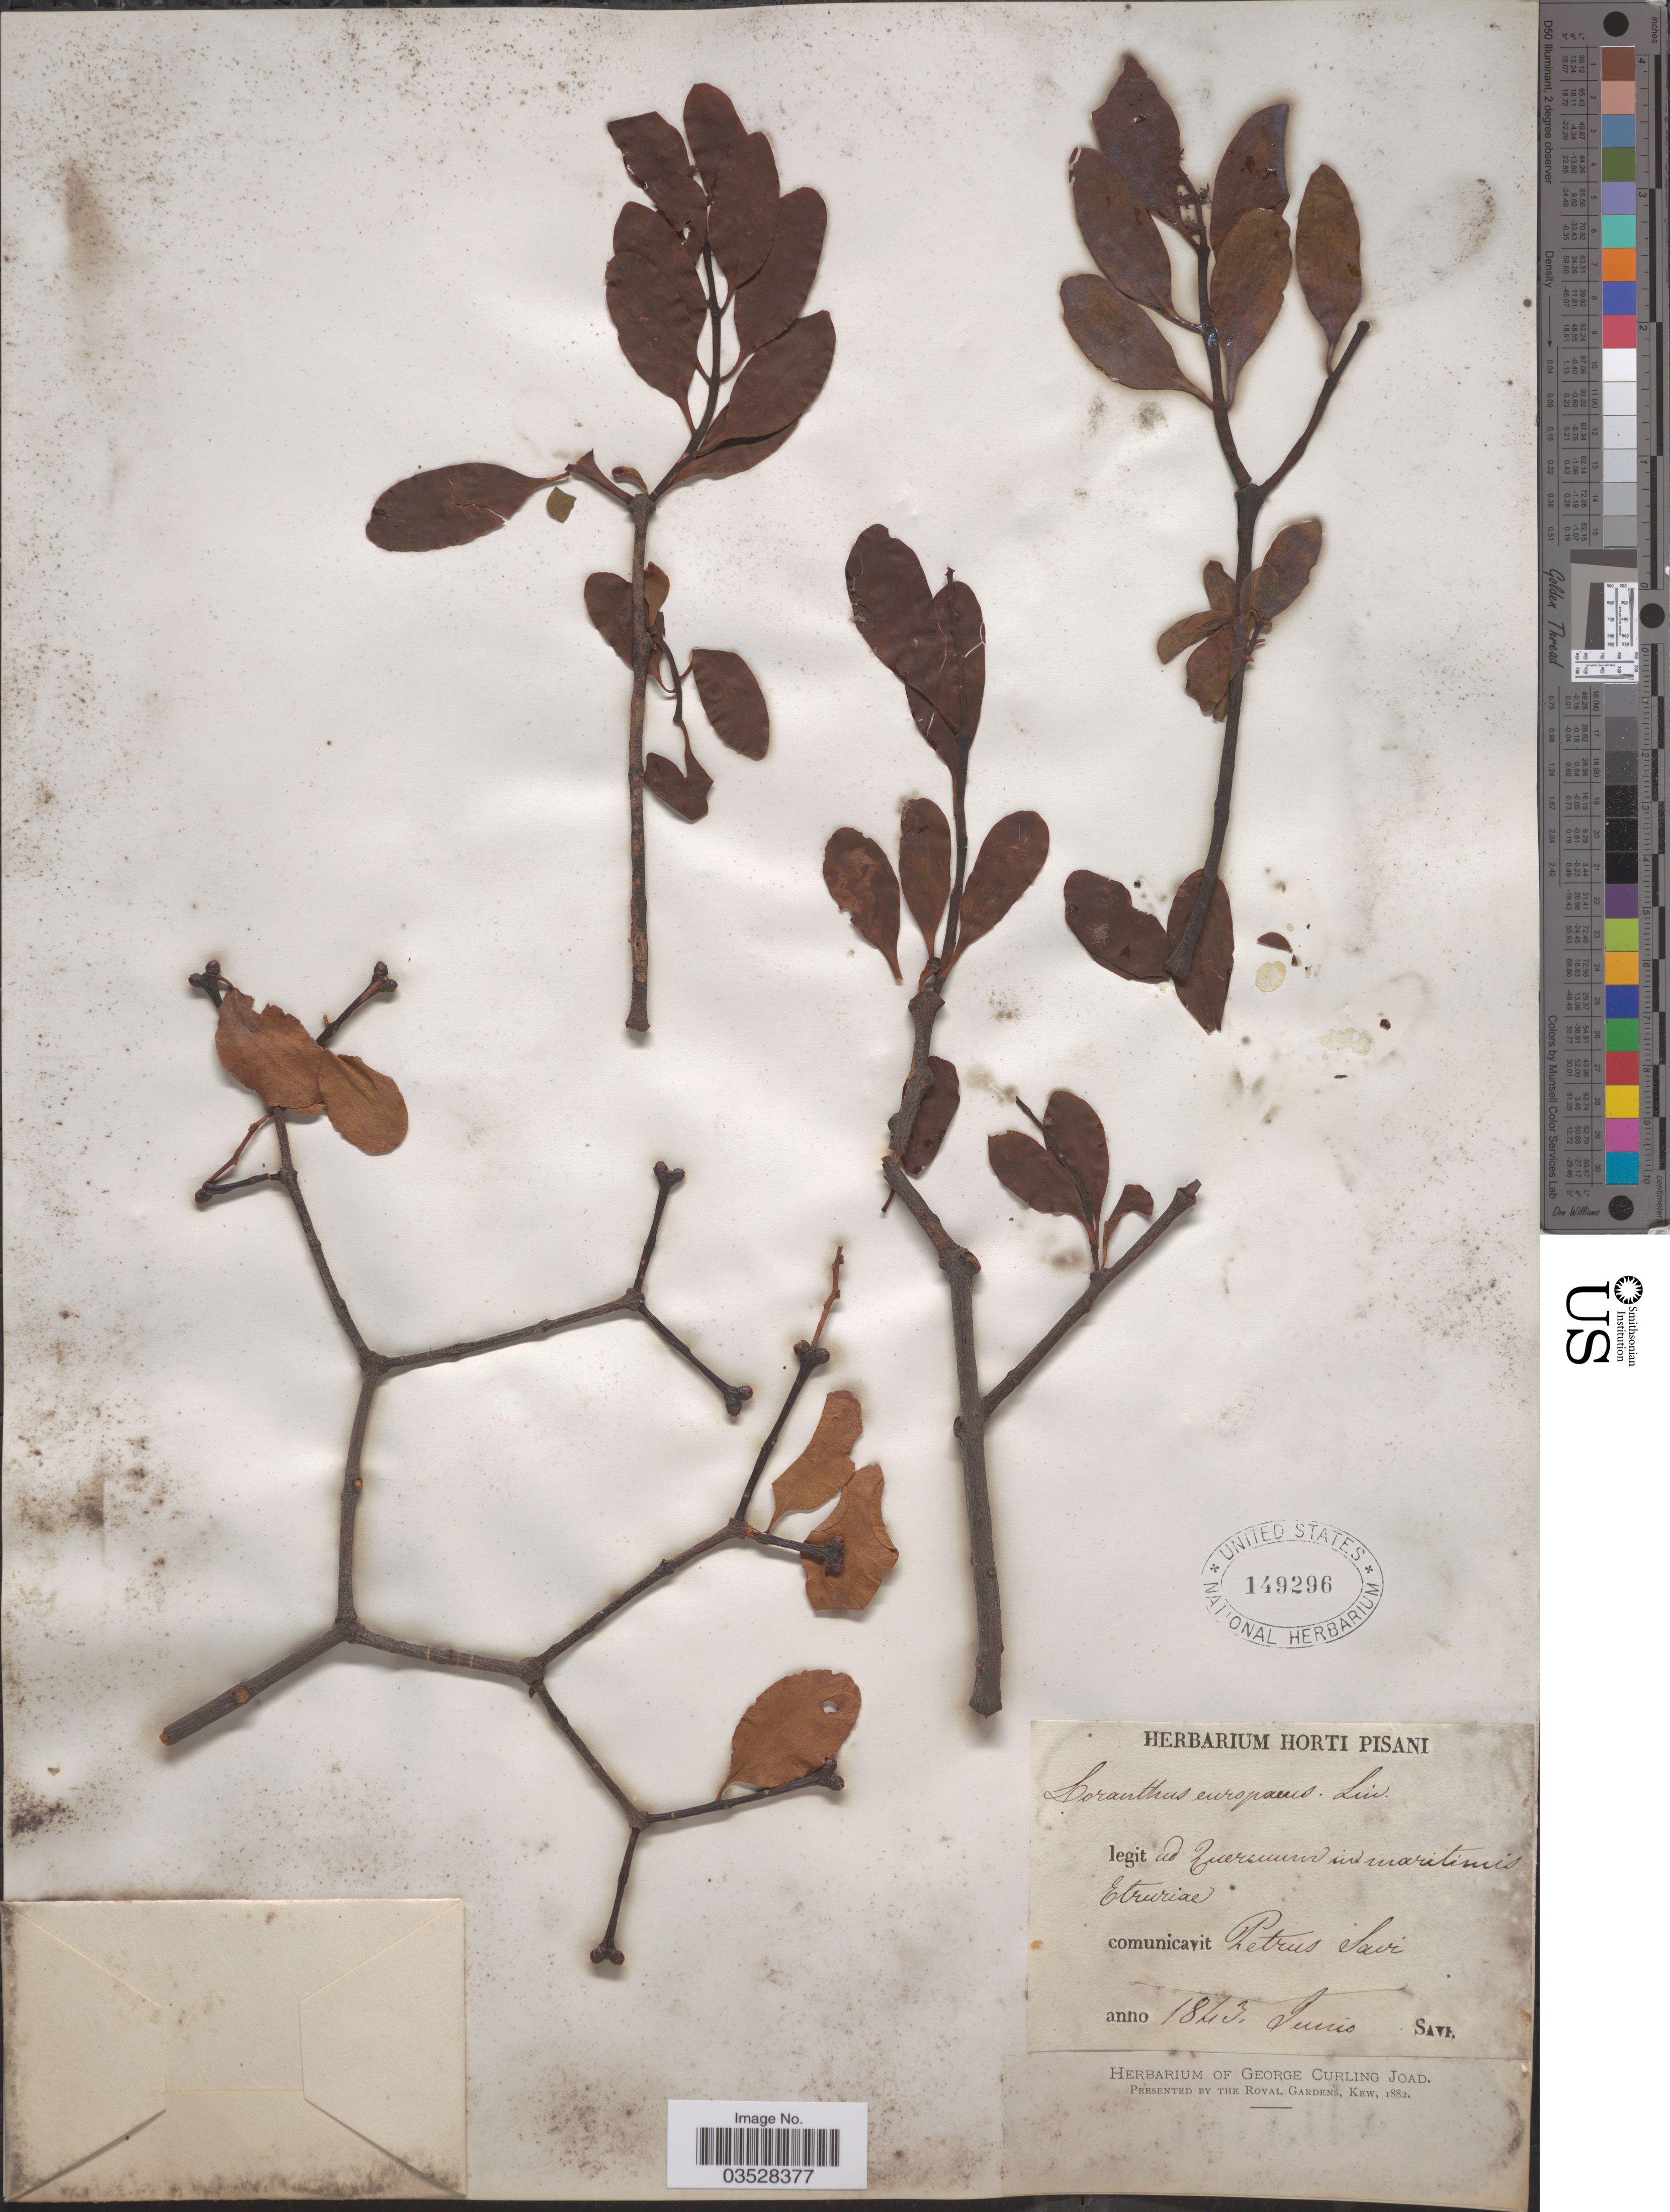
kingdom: Plantae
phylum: Tracheophyta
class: Magnoliopsida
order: Santalales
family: Loranthaceae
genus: Loranthus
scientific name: Loranthus europaeus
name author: Jacq.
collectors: G. Savi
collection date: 1843-06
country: Italy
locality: Maritimis Etruriae.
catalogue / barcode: US 149296